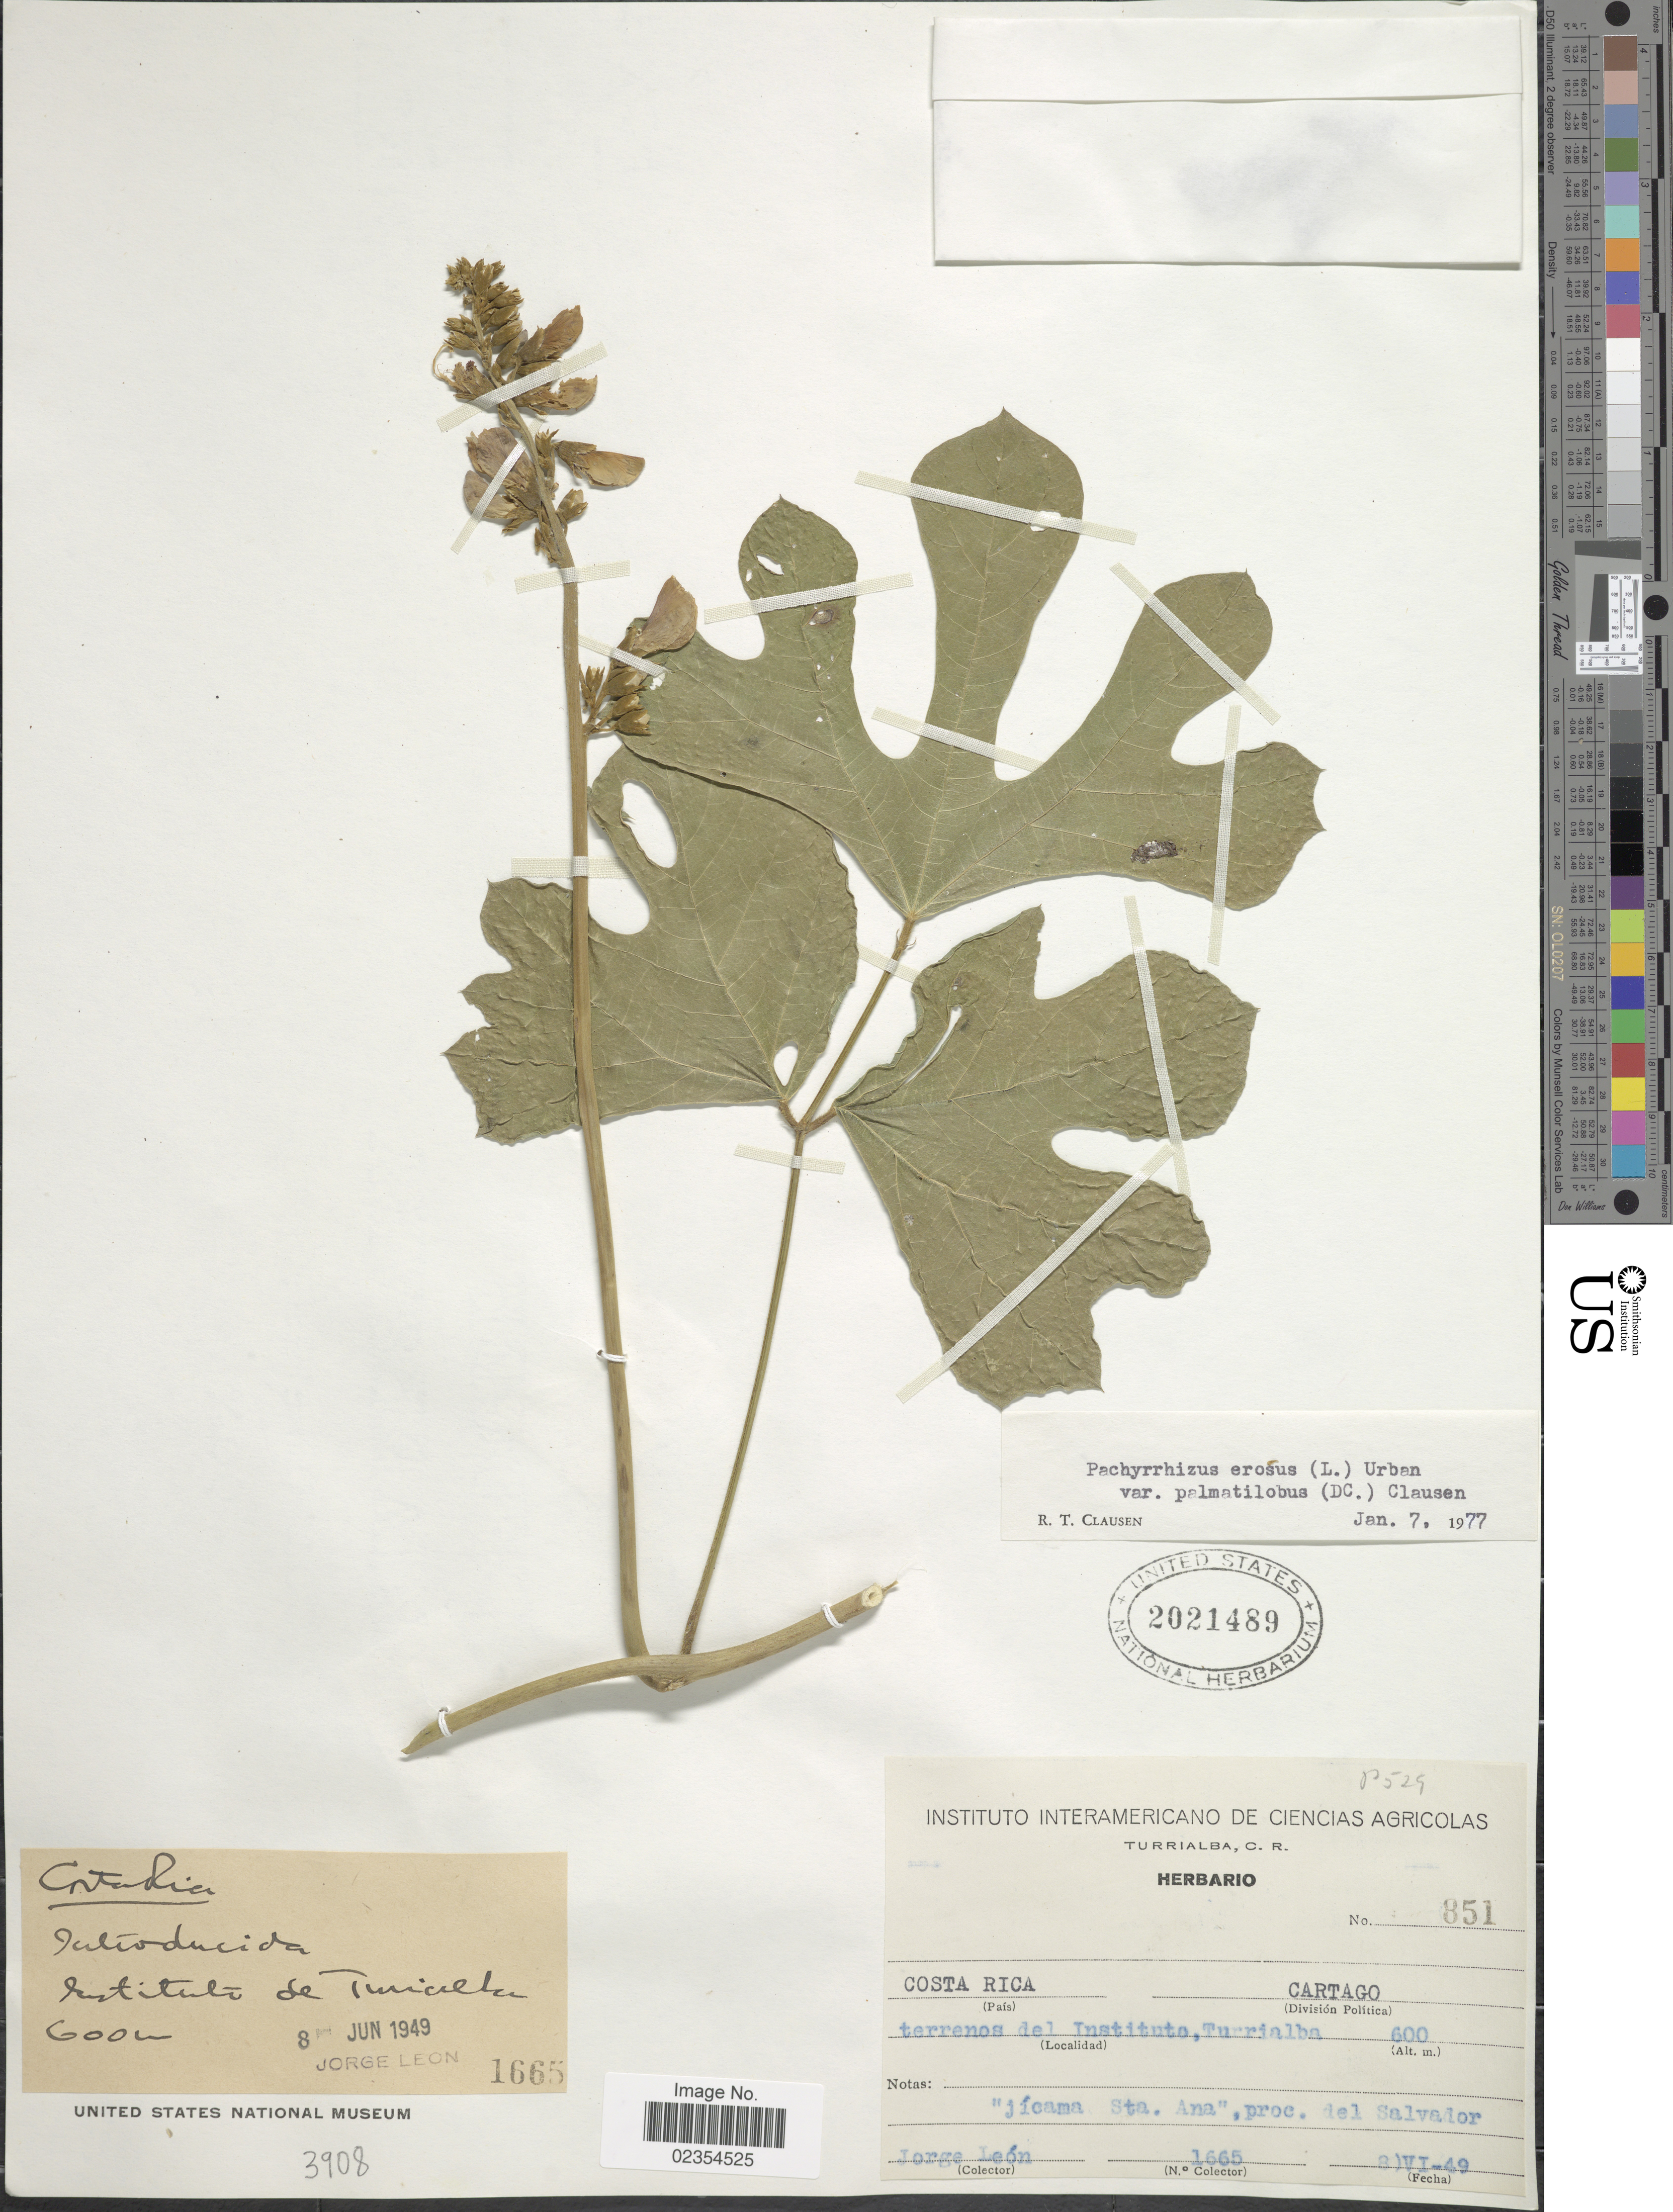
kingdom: Plantae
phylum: Tracheophyta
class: Magnoliopsida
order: Fabales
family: Fabaceae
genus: Pachyrhizus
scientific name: Pachyrhizus erosus var. palmatilobus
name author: (L.) Urb.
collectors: J. León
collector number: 1665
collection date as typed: Transcribed d/m/y: 8/6/49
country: Costa Rica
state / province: Cartago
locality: Terrenos del Instituto, Turrialba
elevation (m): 600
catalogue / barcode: US 2021489